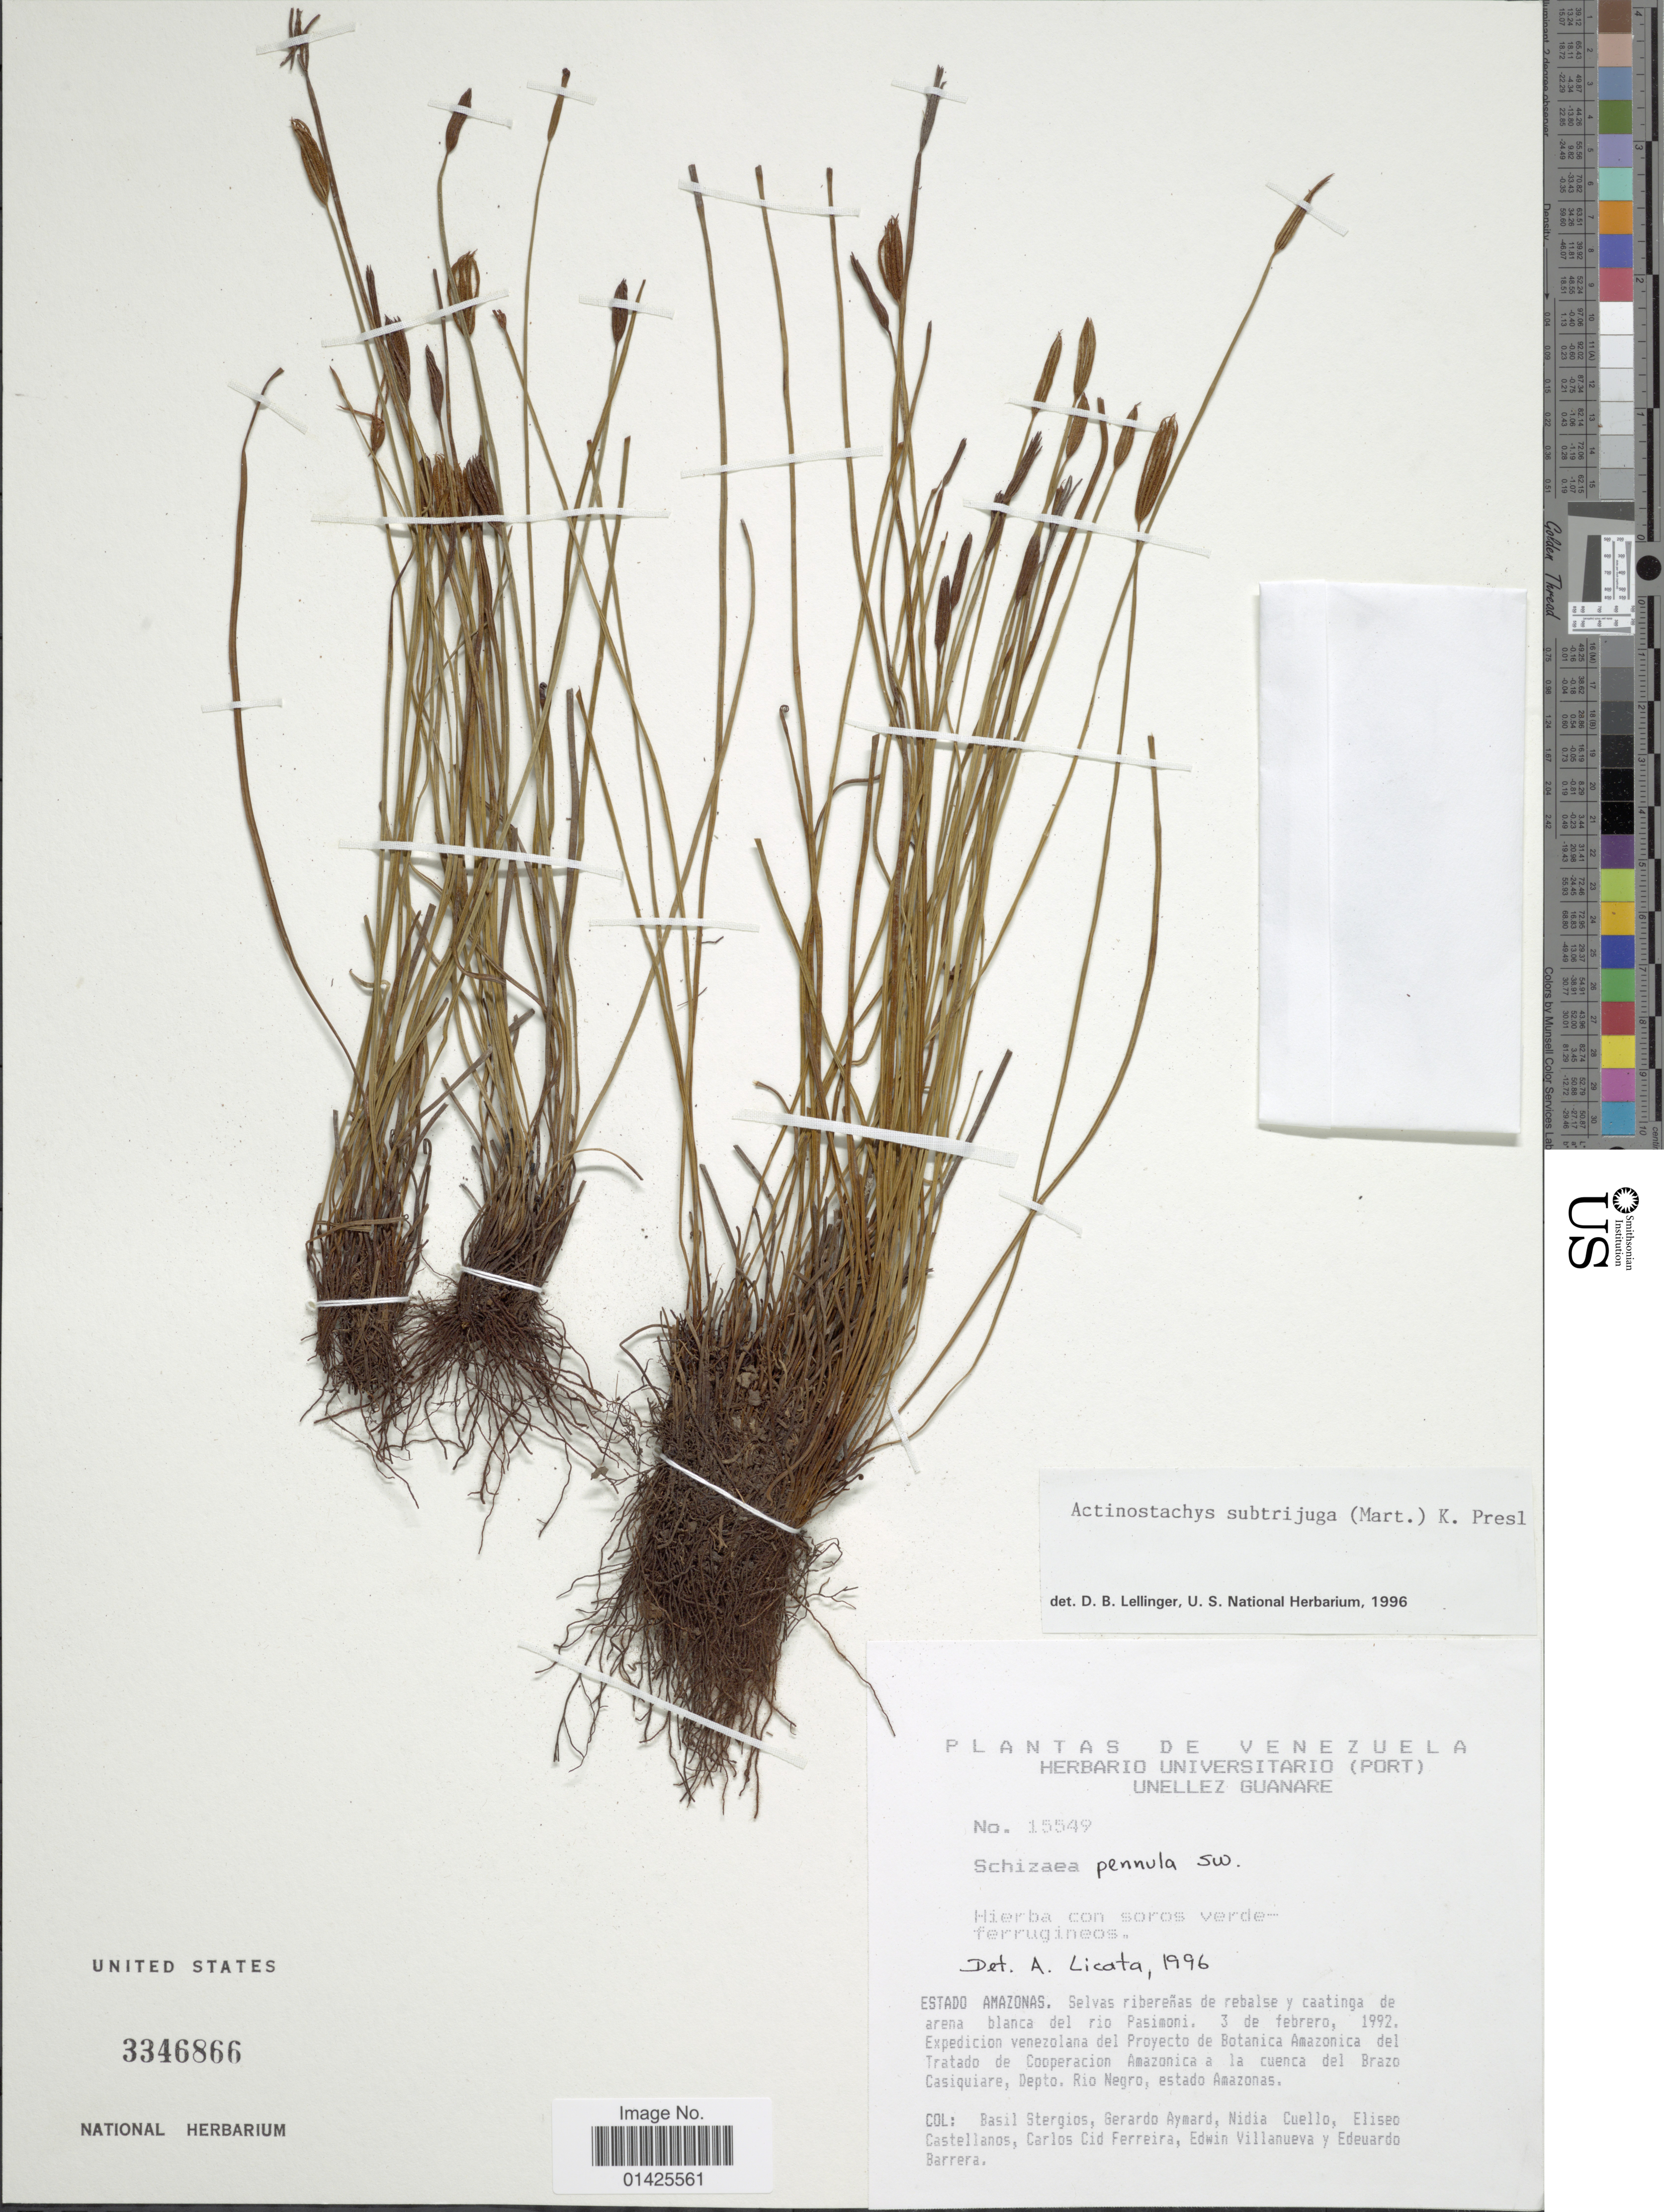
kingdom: Plantae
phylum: Tracheophyta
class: Polypodiopsida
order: Schizaeales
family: Schizaeaceae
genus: Actinostachys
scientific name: Actinostachys subtrijuga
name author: (Mart.) C. Presl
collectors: B. G. Stergios, G. A. Aymard, N. L. Cuello, E. Castellanos, C. A. Cid Ferreira, E. Villanueva & E. Barrera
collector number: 15549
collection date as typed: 3 Feb 1992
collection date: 1992-02-03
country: Venezuela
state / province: Amazonas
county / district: Río Negro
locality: Rio Pasimoni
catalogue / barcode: US 3346866